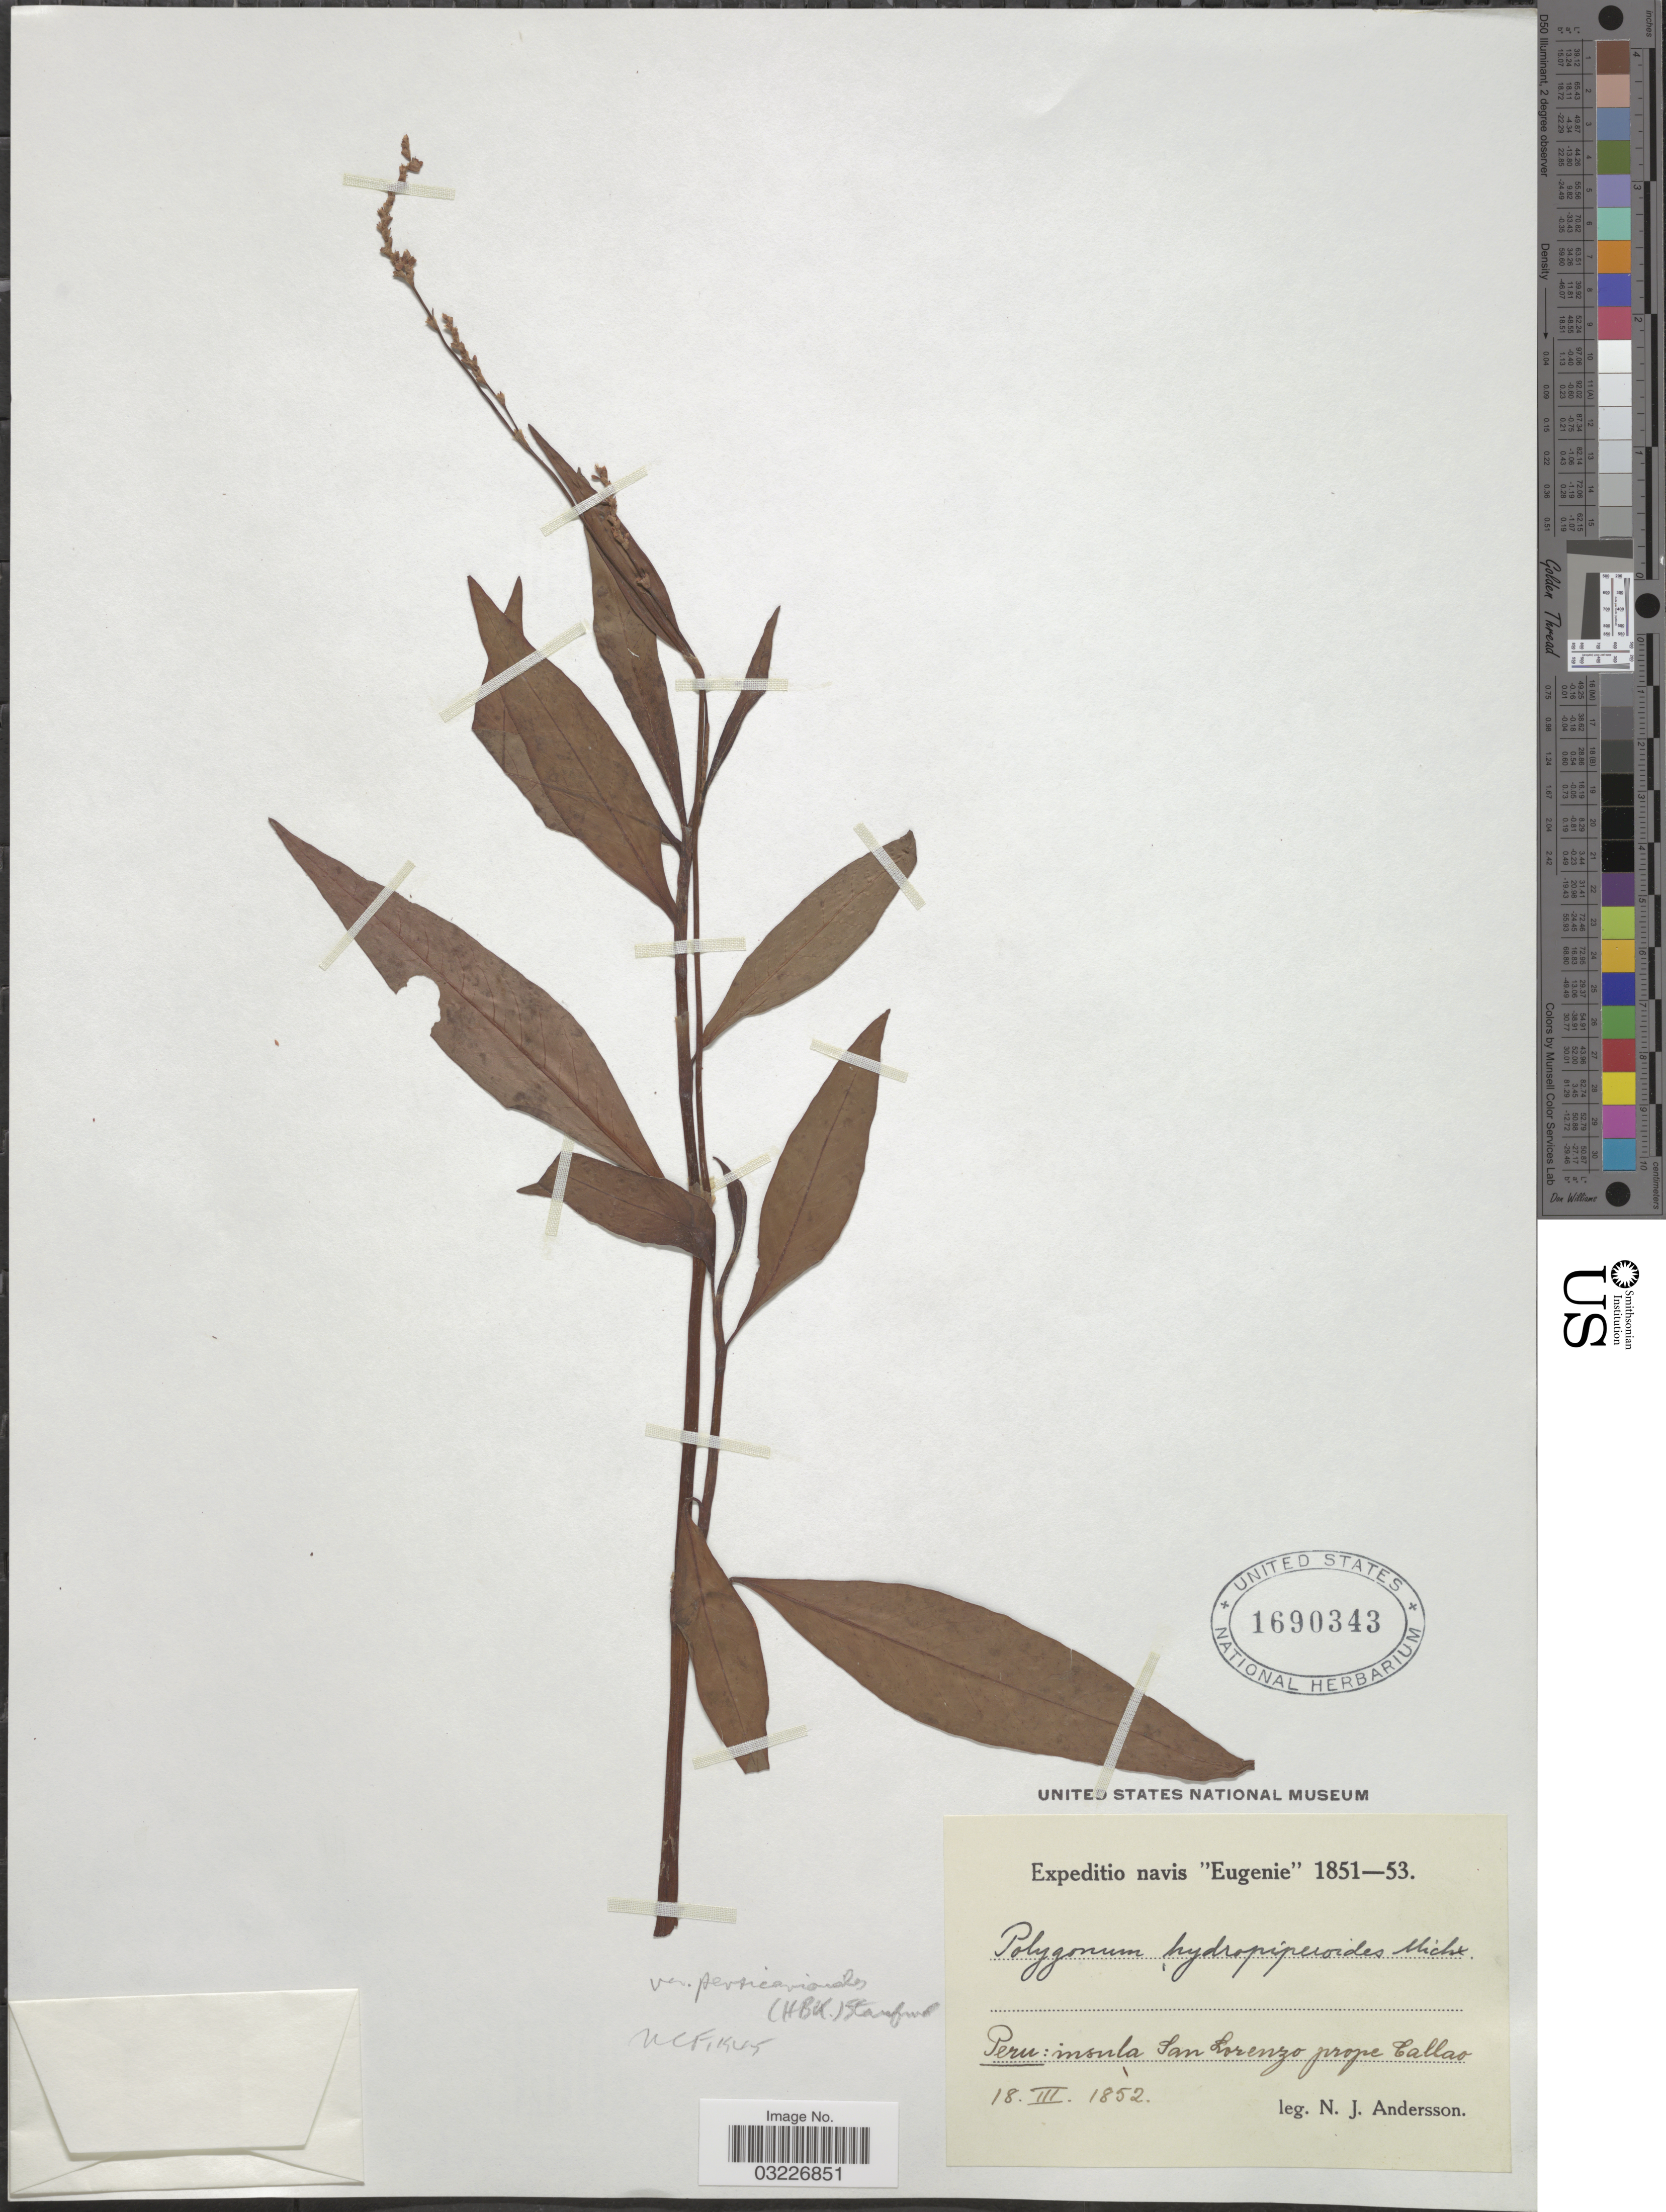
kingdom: Plantae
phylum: Tracheophyta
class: Magnoliopsida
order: Caryophyllales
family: Polygonaceae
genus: Polygonum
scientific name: Polygonum hydropiperoides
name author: Michx.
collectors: N. J. Andersson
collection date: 1852-03-18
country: Peru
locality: Insula San Lorenzo prope Callas.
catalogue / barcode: US 1690343